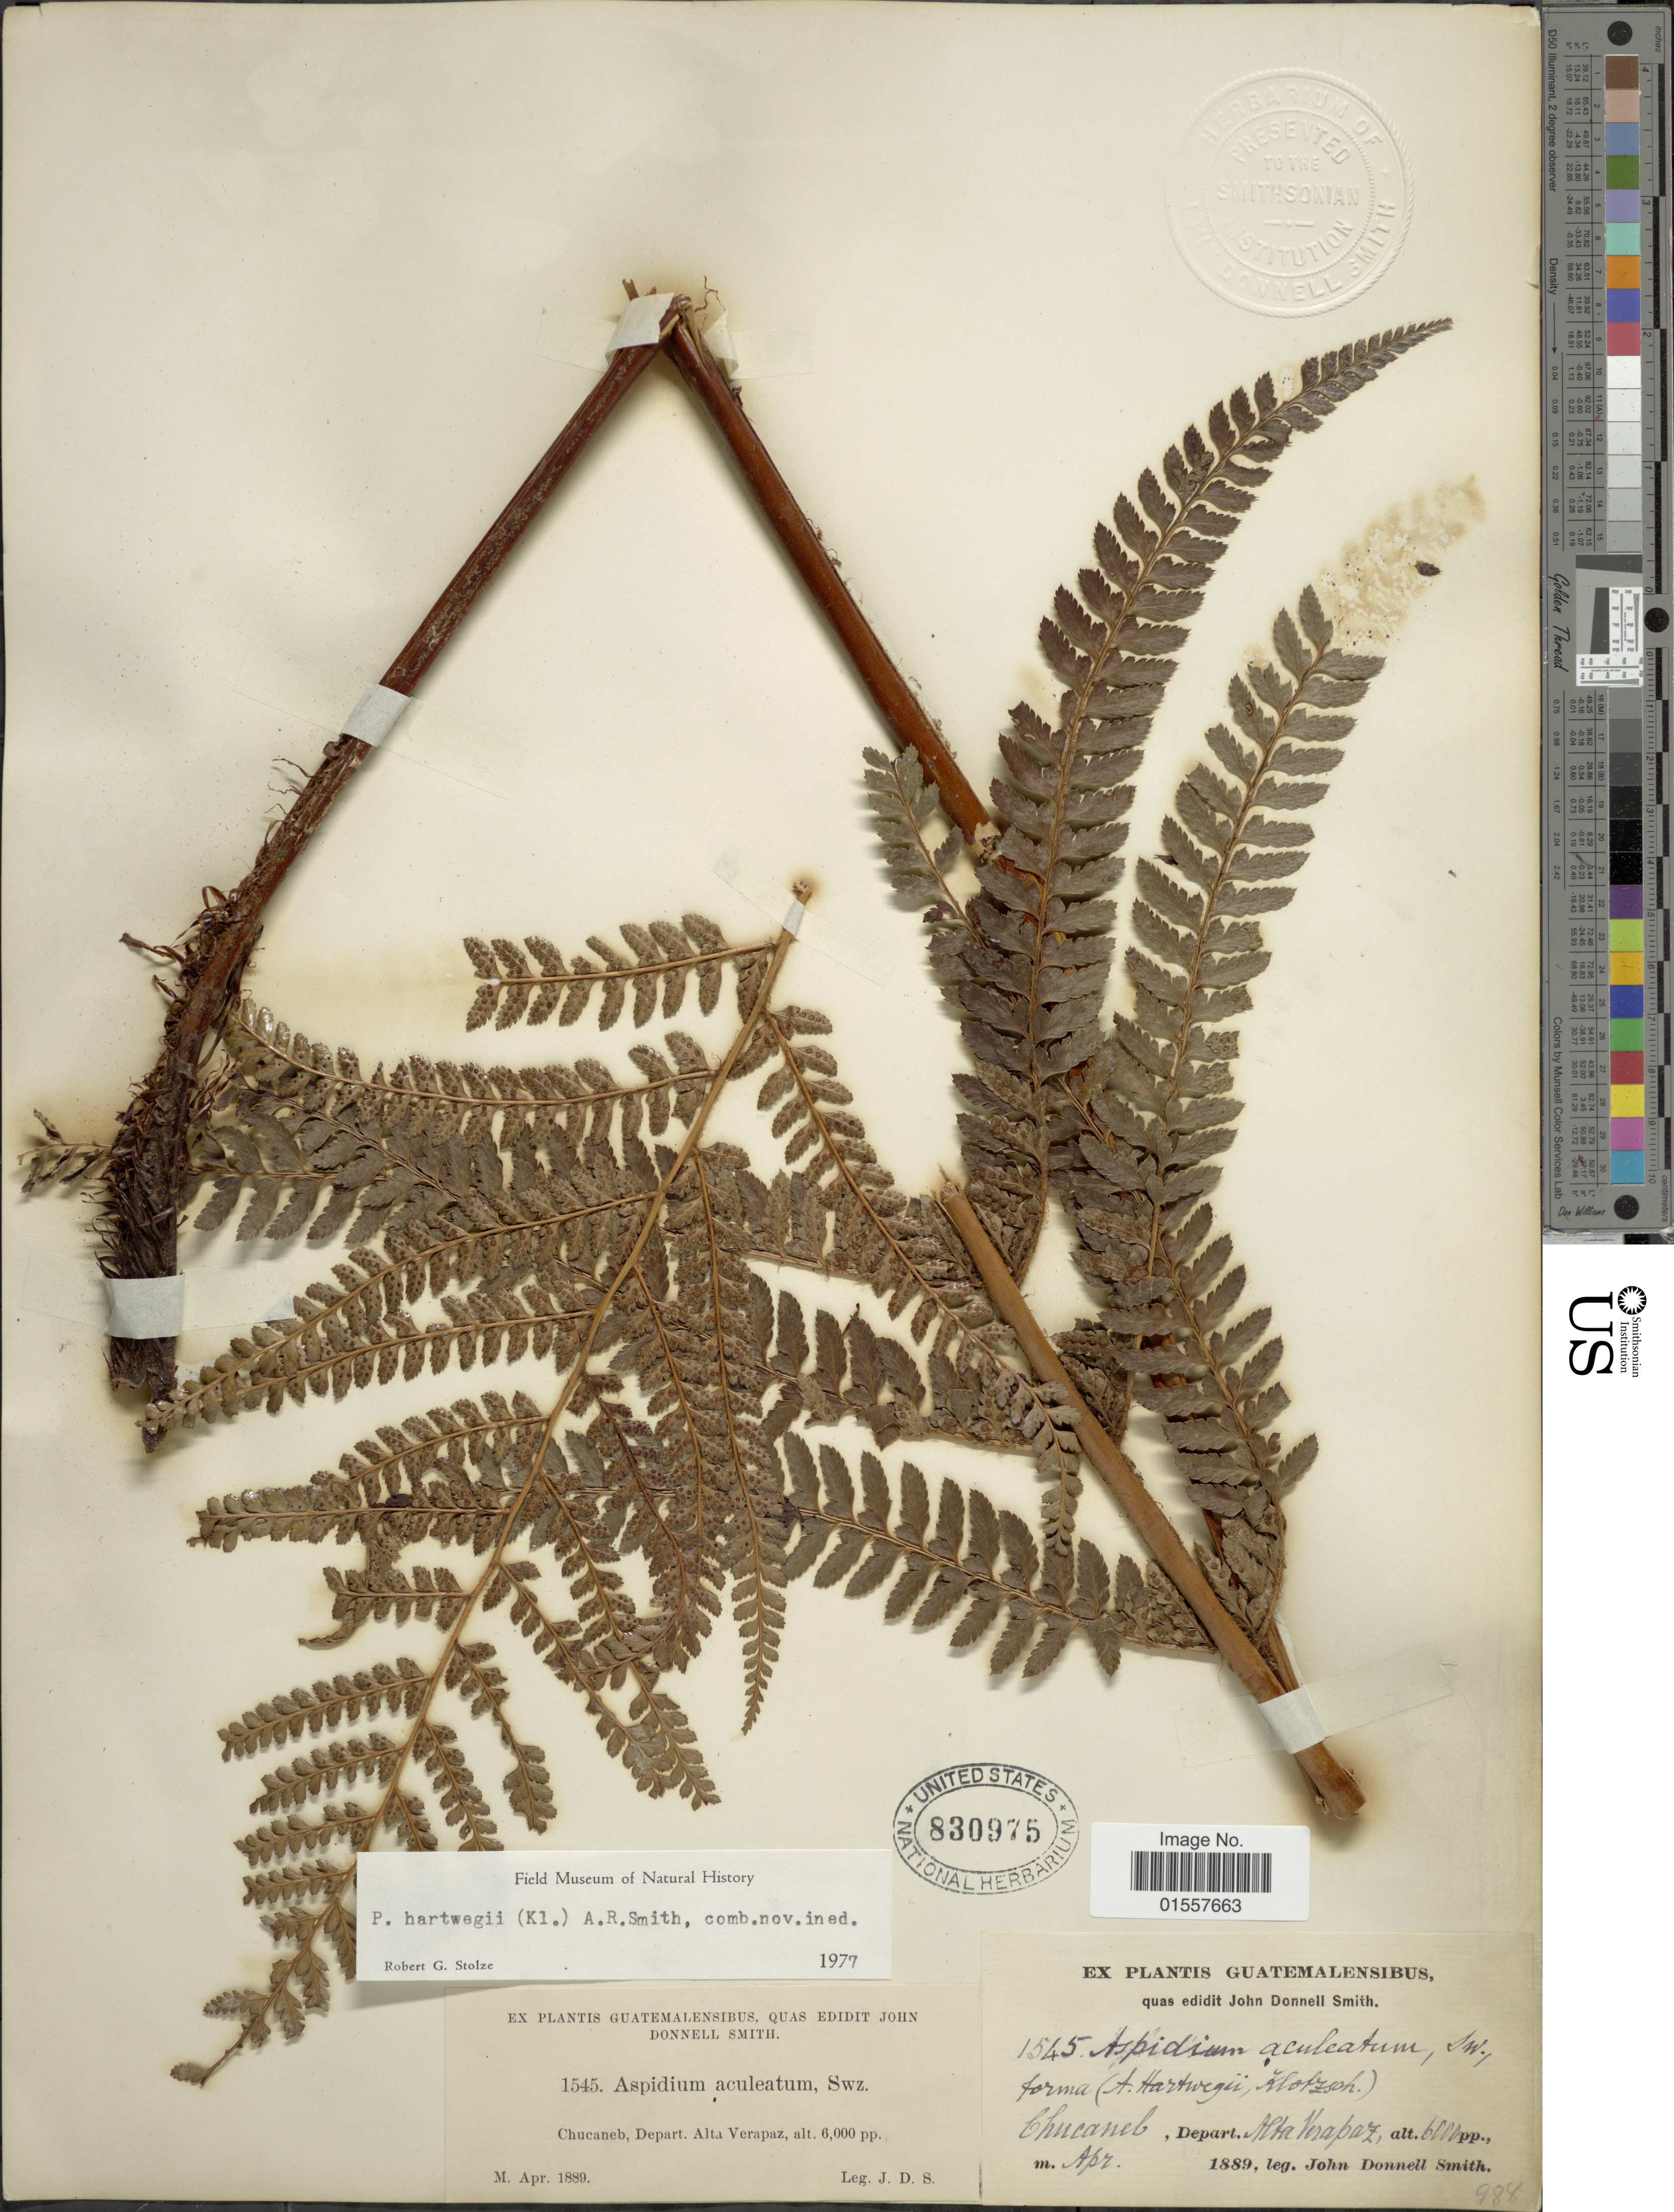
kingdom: Plantae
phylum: Tracheophyta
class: Polypodiopsida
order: Polypodiales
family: Dryopteridaceae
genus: Polystichum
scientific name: Polystichum hartwegii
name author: (Klotzsch) Hieron.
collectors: J. Donnell Smith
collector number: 1545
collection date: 1889-04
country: Guatemala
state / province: Alta Verapaz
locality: Chucaneb, Depart. Alta Verapaz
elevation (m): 1829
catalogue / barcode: US 830975